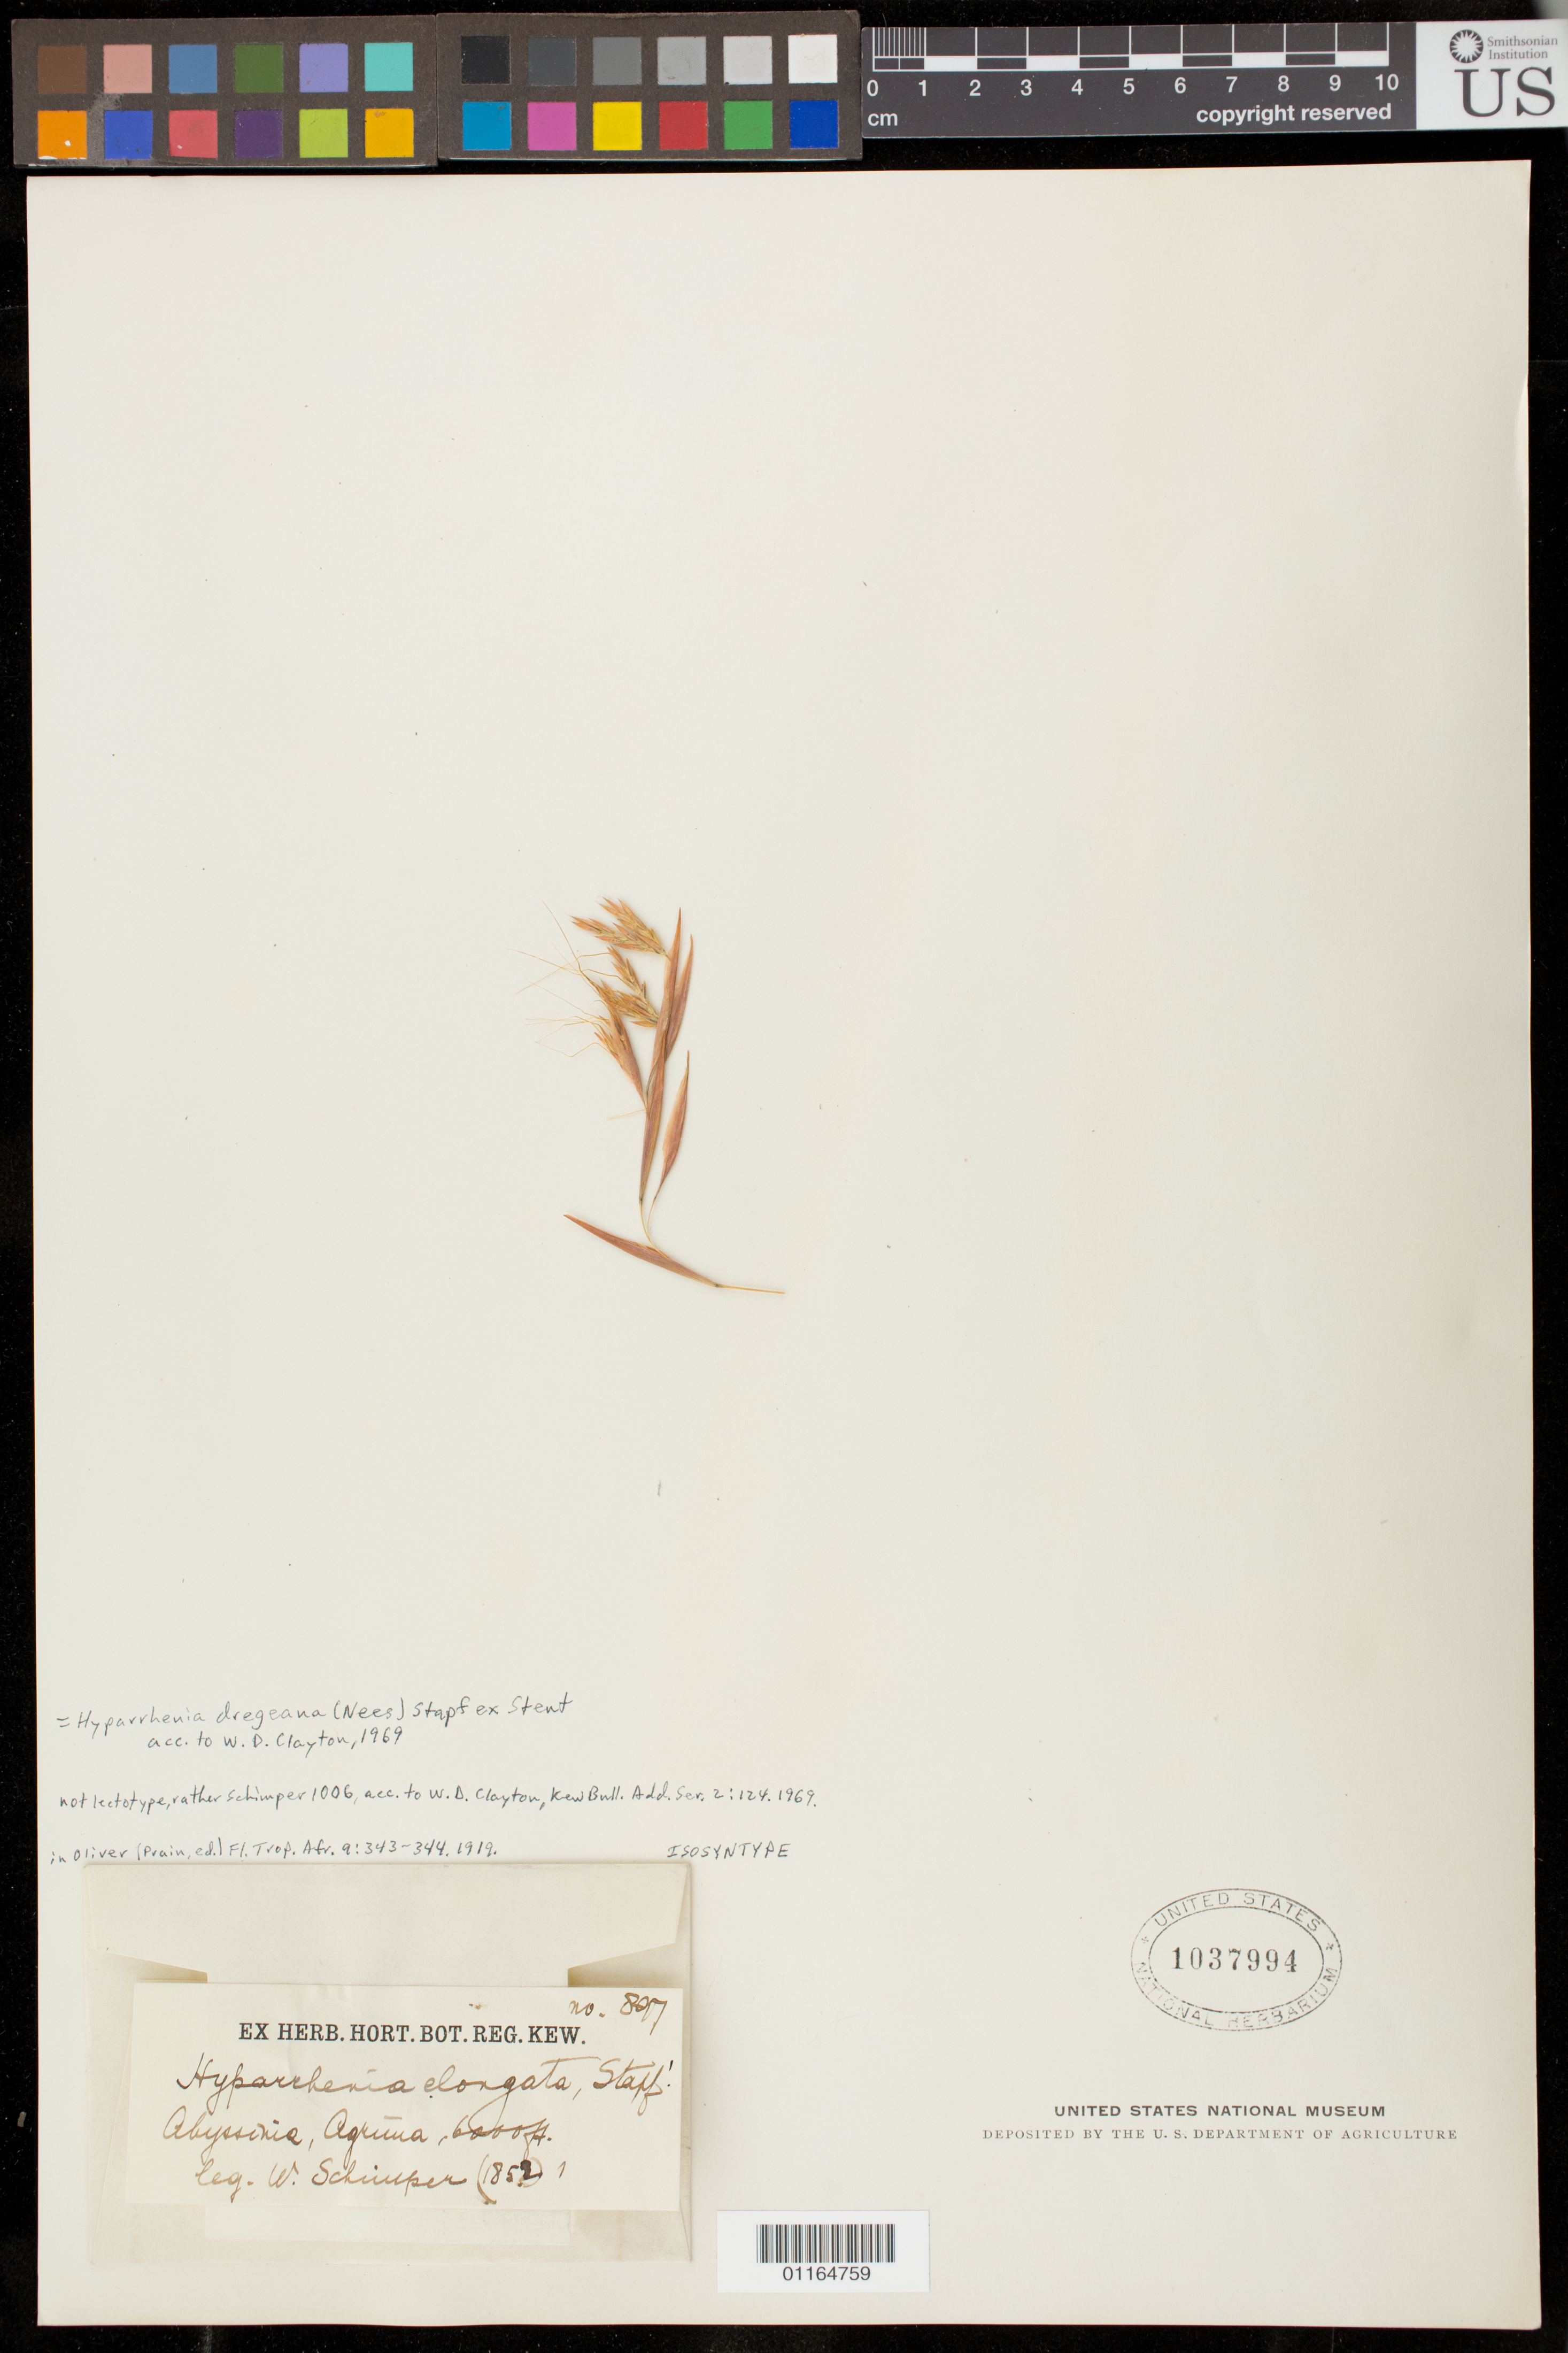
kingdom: Plantae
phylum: Tracheophyta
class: Liliopsida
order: Poales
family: Poaceae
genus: Hyparrhenia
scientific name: Hyparrhenia elongata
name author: Stapf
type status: Isosyntype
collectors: W. P. Schimper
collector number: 897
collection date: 1852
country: Ethiopia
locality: Absynnia, Agrima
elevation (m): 1829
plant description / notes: Fragmentary material of type specimen ex herb. Kew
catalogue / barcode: US 1037994